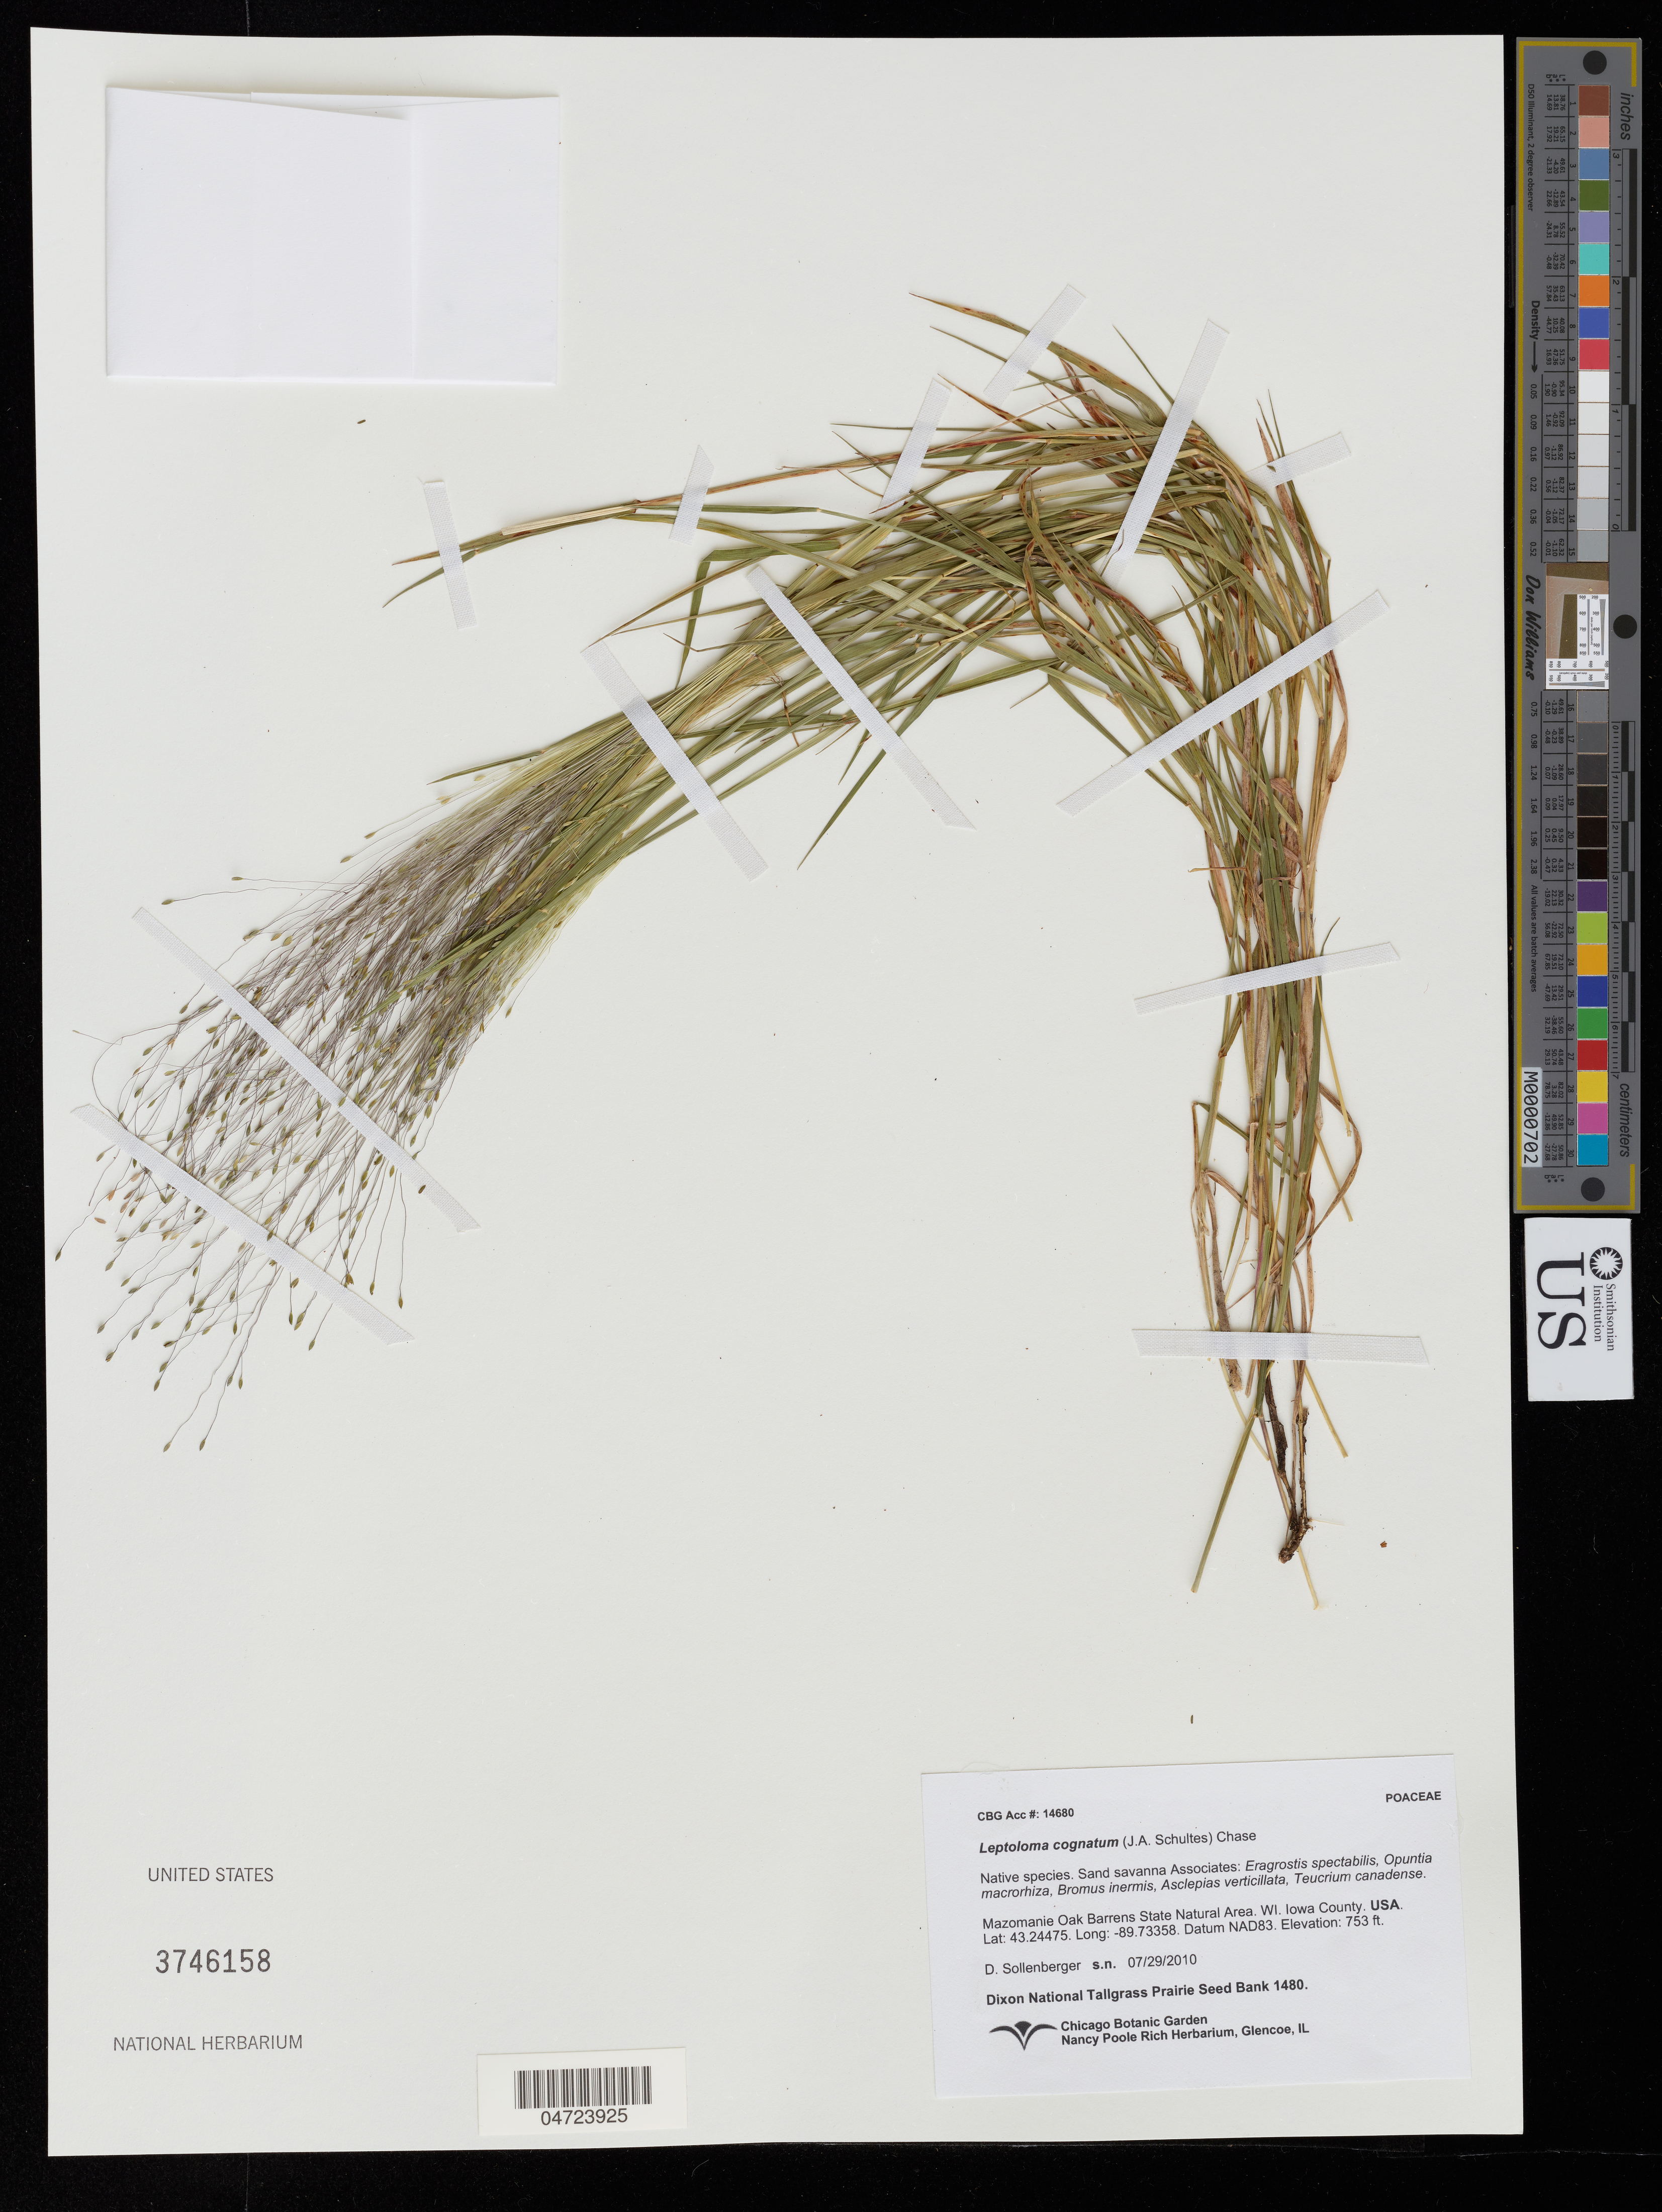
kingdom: Plantae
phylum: Tracheophyta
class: Liliopsida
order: Poales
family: Poaceae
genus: Leptoloma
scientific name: Leptoloma cognatum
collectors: D. Sollenberger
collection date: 2010-07-29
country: United States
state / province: Wisconsin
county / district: Iowa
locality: Mazomanie Oak Barrens State Natural Area, Iowa County.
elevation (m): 230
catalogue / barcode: US 3746158